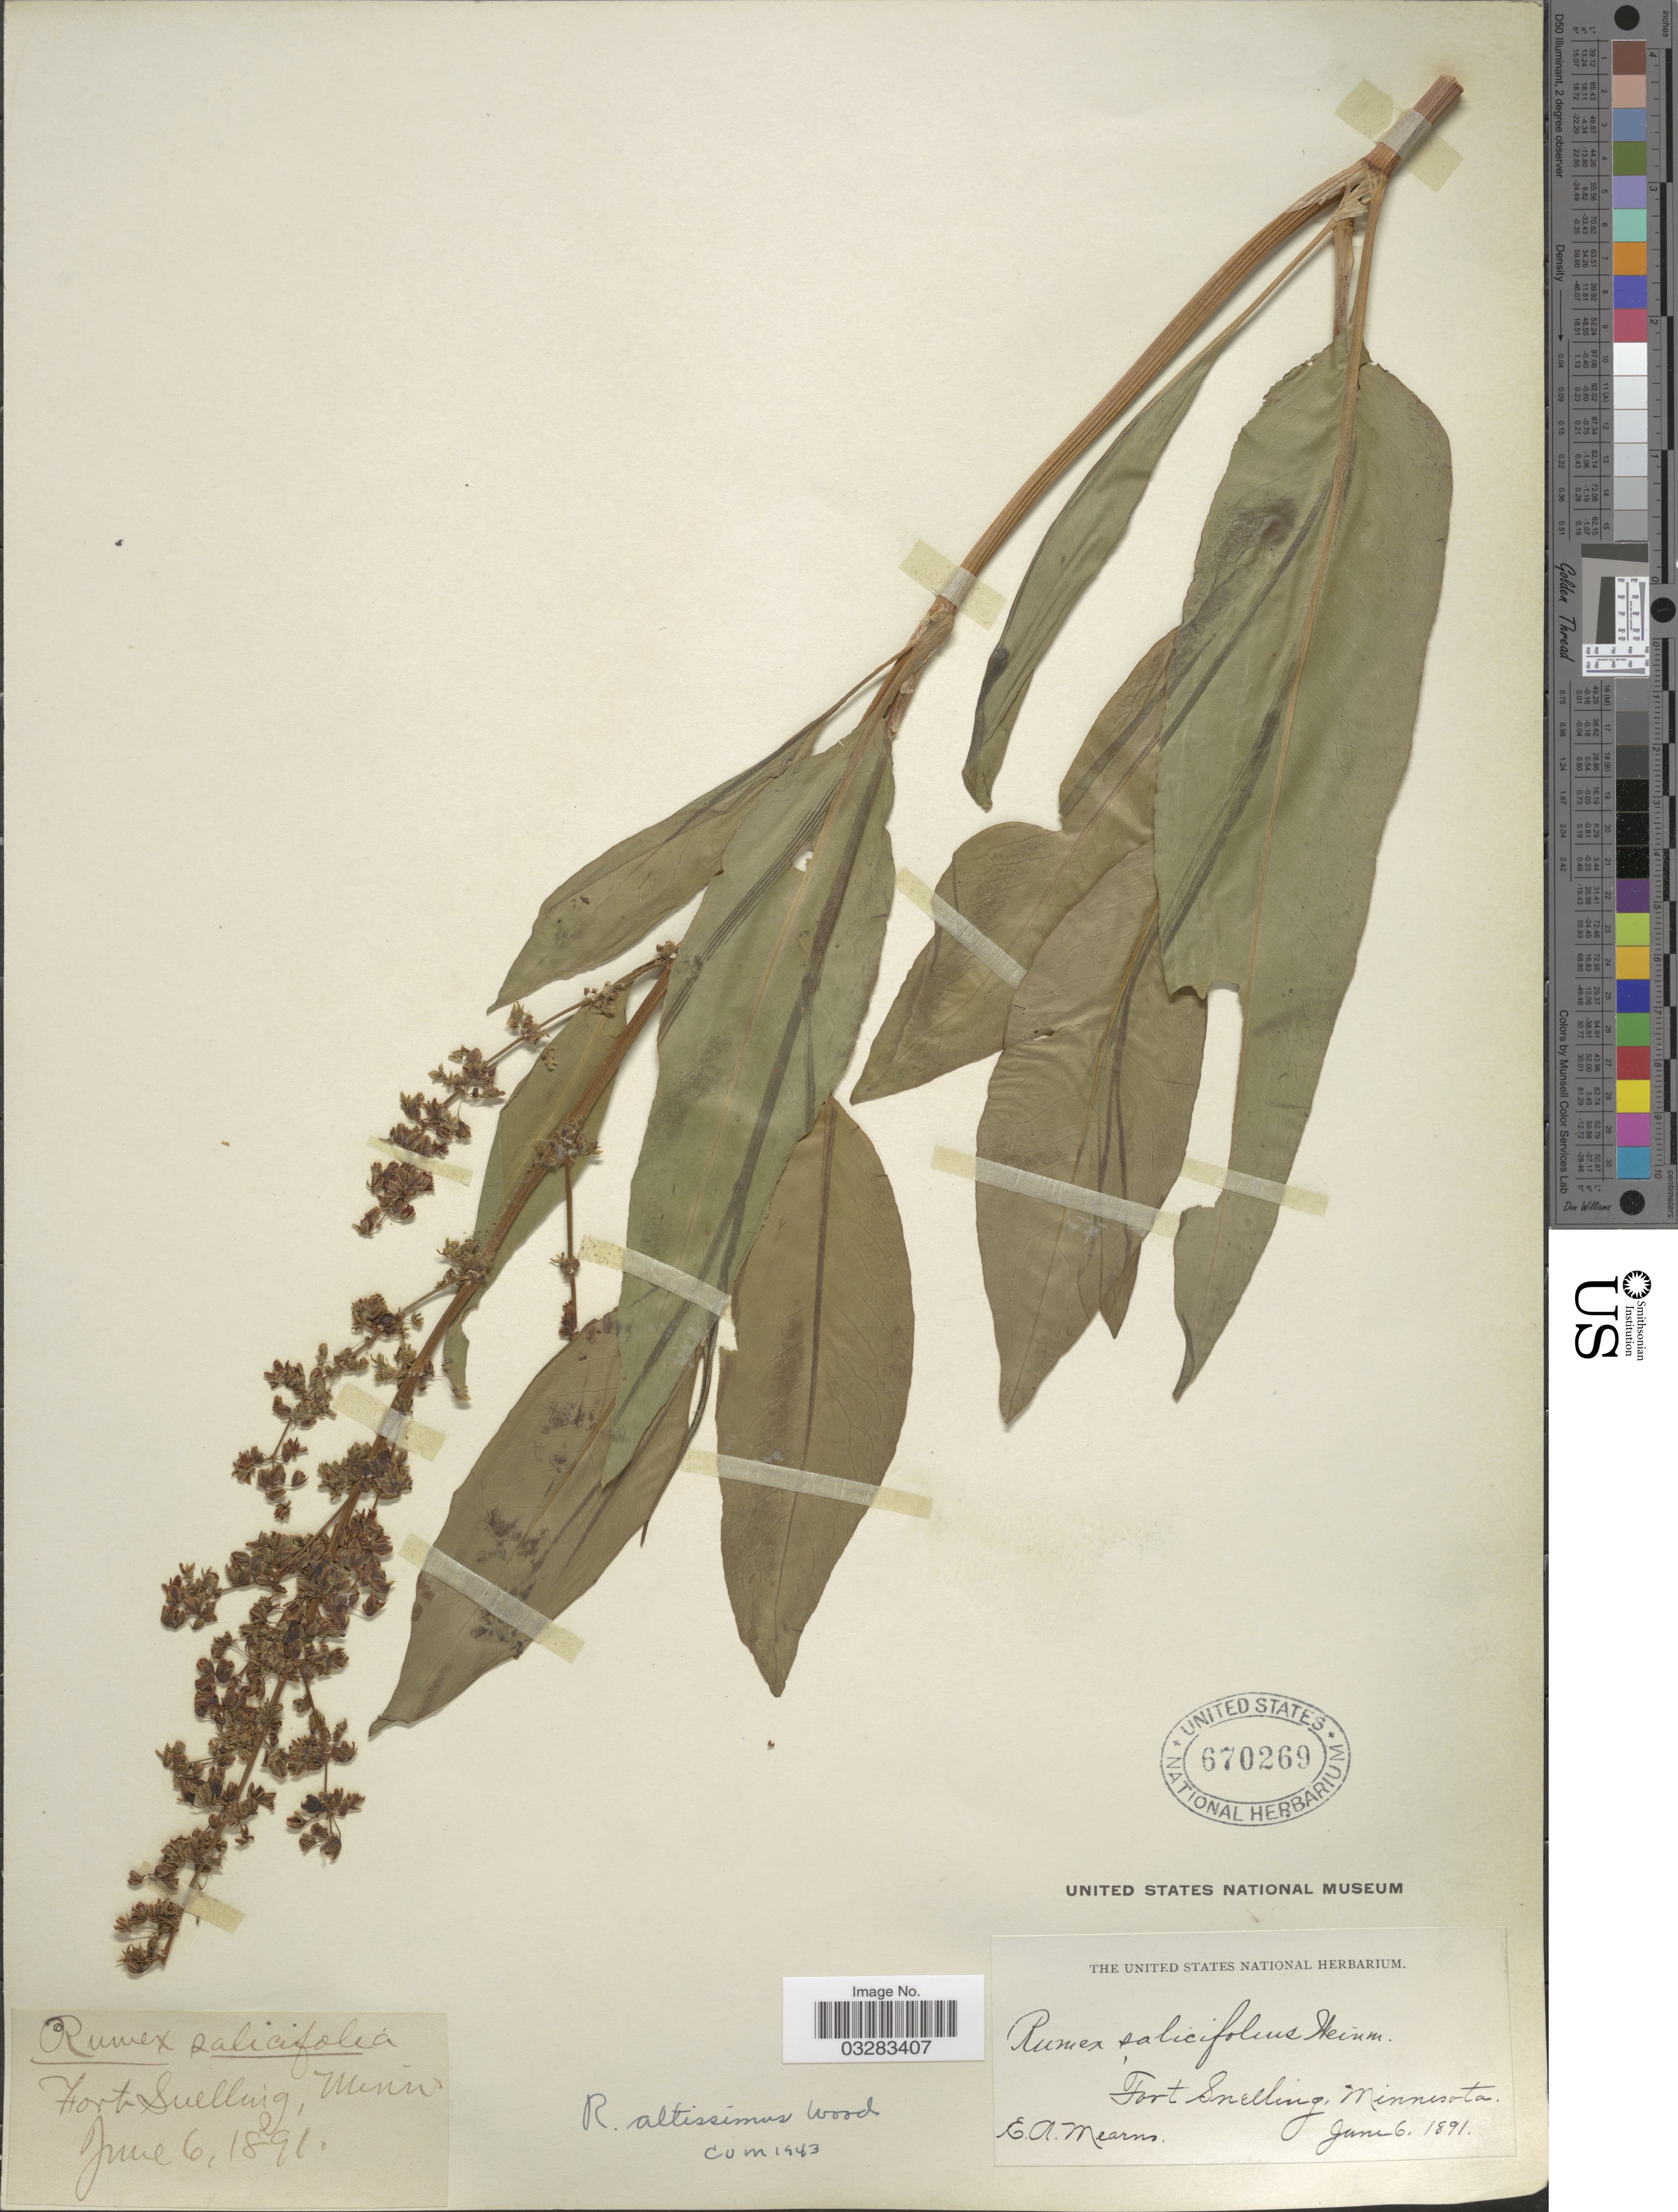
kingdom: Plantae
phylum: Tracheophyta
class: Magnoliopsida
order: Caryophyllales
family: Polygonaceae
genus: Rumex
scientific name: Rumex altissimus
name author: Alph. Wood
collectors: E. A. Mearns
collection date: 1891-06-06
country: United States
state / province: Minnesota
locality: Fort Snelling.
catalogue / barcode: US 670269